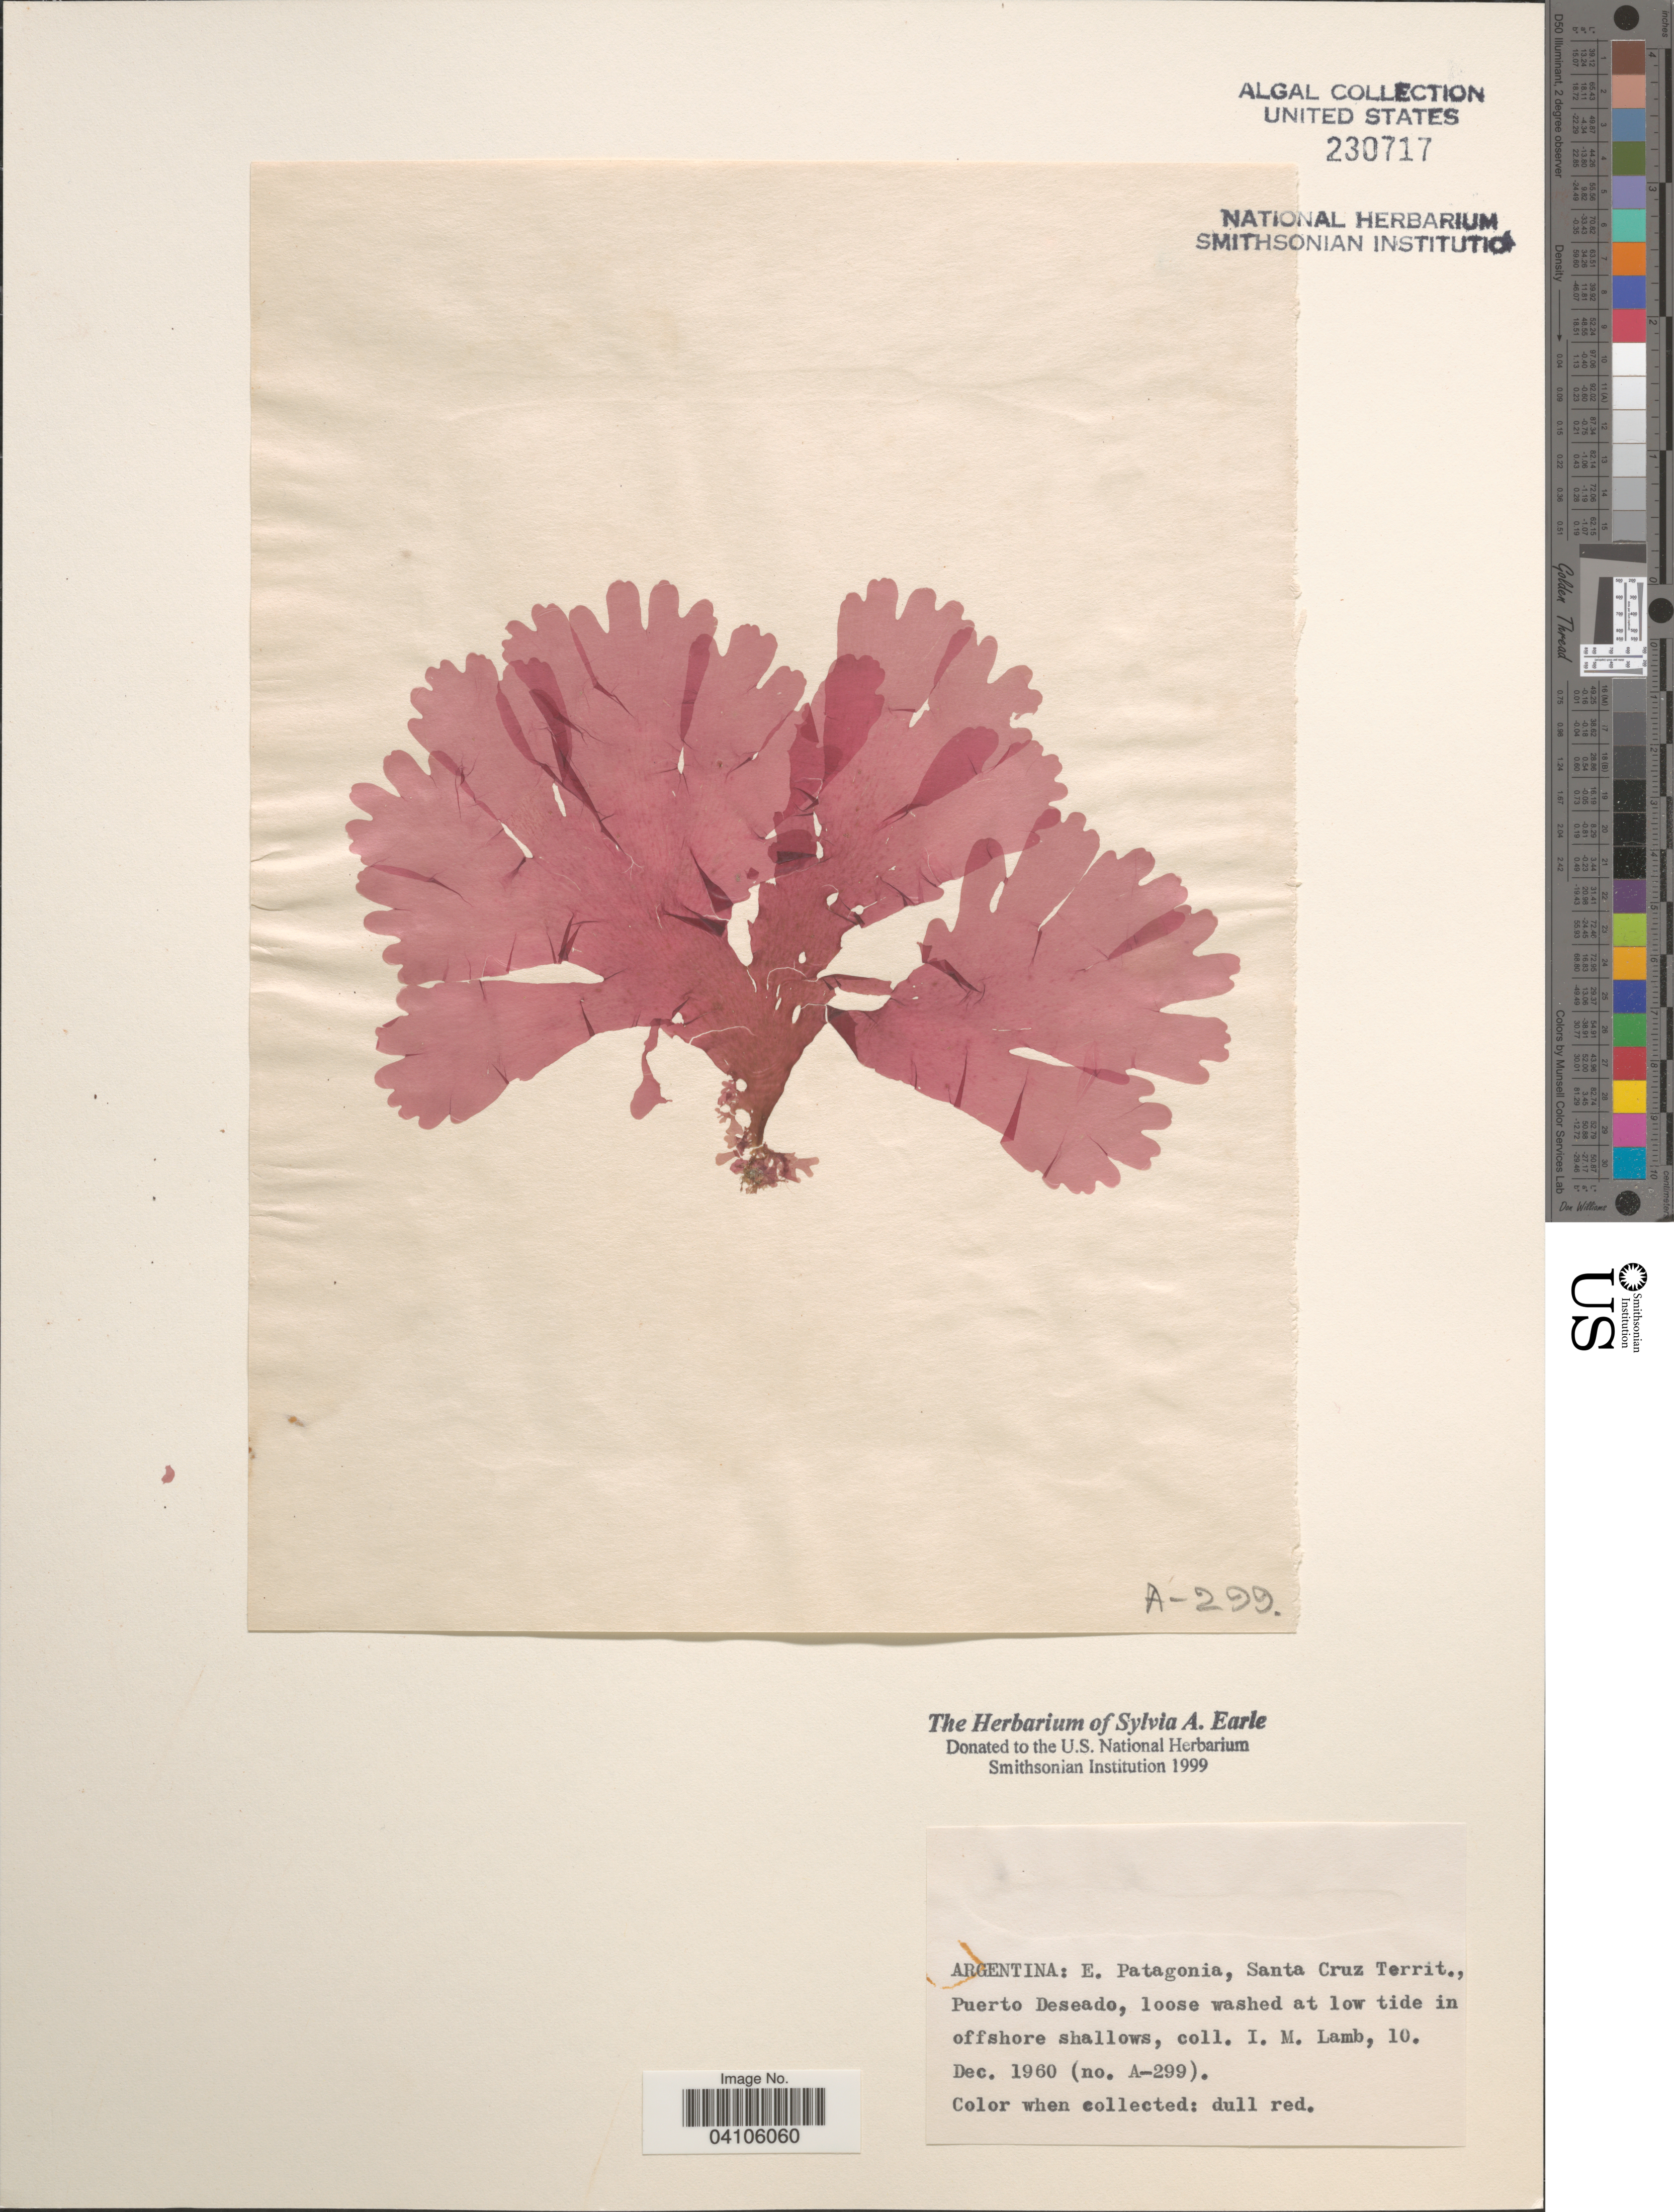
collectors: I. M. Lamb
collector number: A-299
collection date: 1960-12-10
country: Argentina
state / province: Santa Cruz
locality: E. Patagonia, Santa Cruz Territ., Puerto Deseado.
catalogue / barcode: US 230717